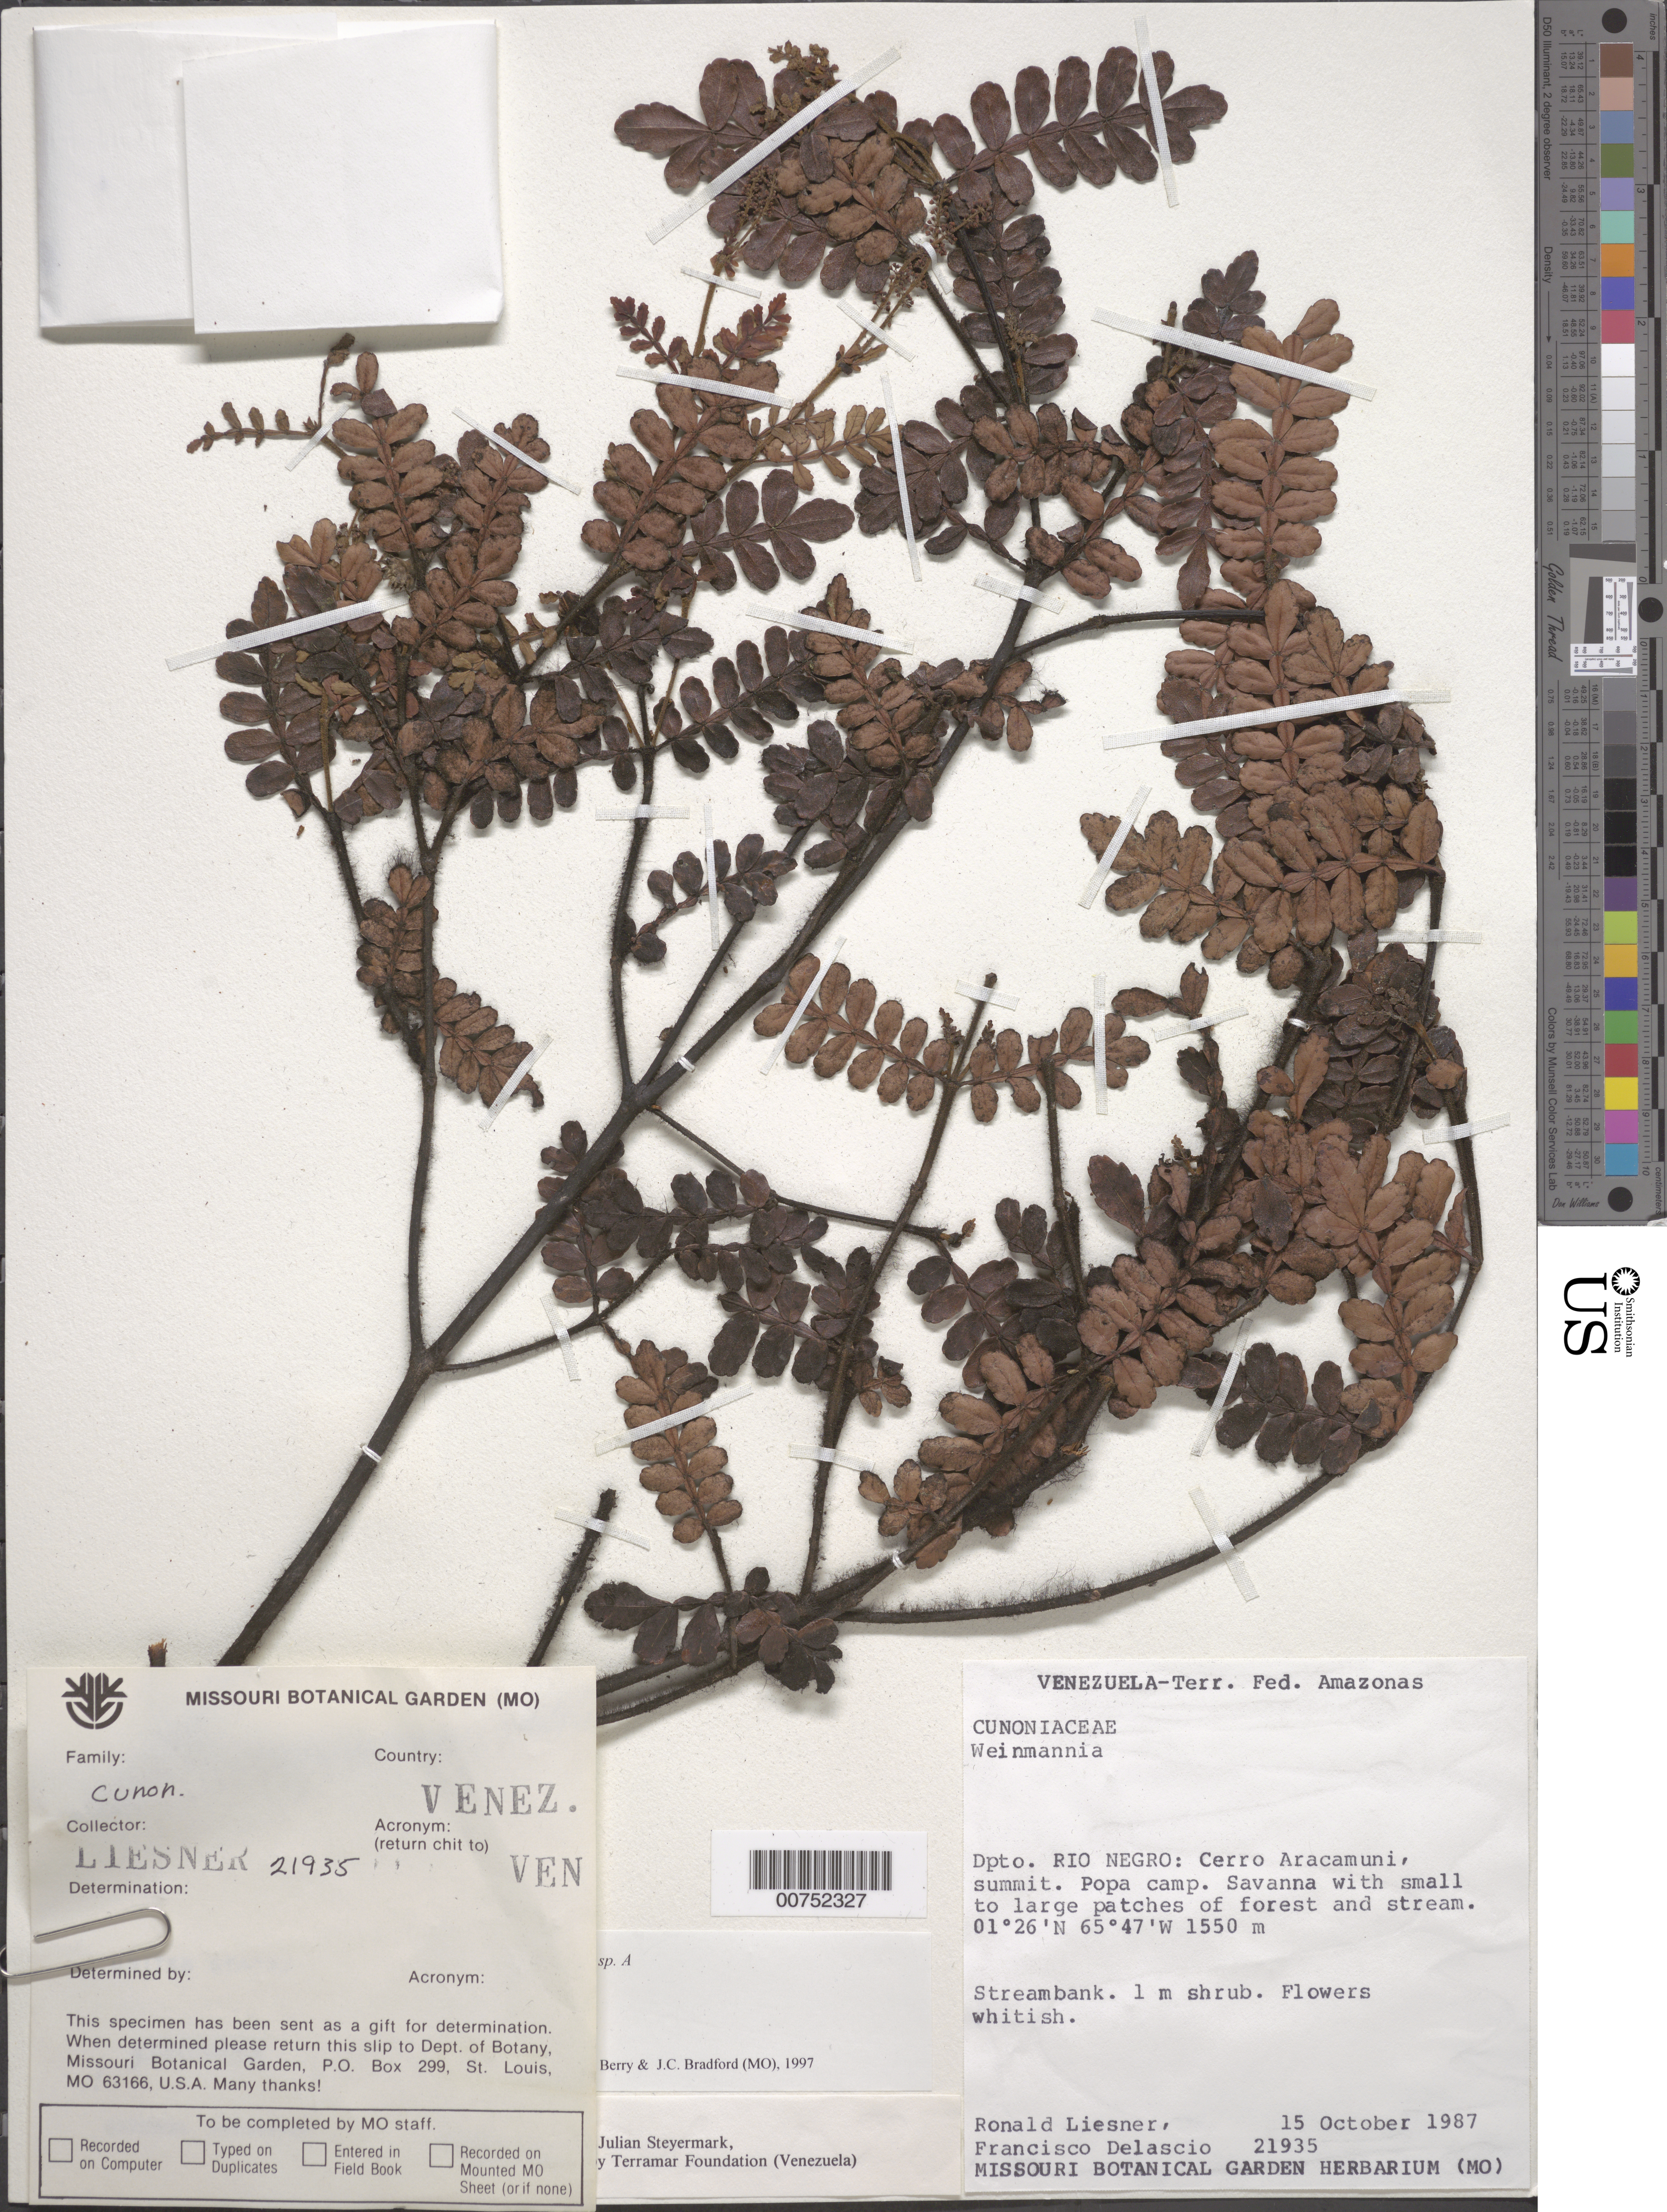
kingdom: Plantae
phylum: Tracheophyta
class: Magnoliopsida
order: Oxalidales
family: Cunoniaceae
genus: Weinmannia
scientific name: Weinmannia sp.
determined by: Berry, P. E.; Bradford, J. C.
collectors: R. L. Liesner & F. Delascio C.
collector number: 21935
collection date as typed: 15-Oct-87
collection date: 1987-10-15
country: Venezuela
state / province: Amazonas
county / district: Río Negro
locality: Cerro Aracamuni, Popa camp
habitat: Savanna with small to large patches of forest and stream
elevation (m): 1550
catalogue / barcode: US 3208083